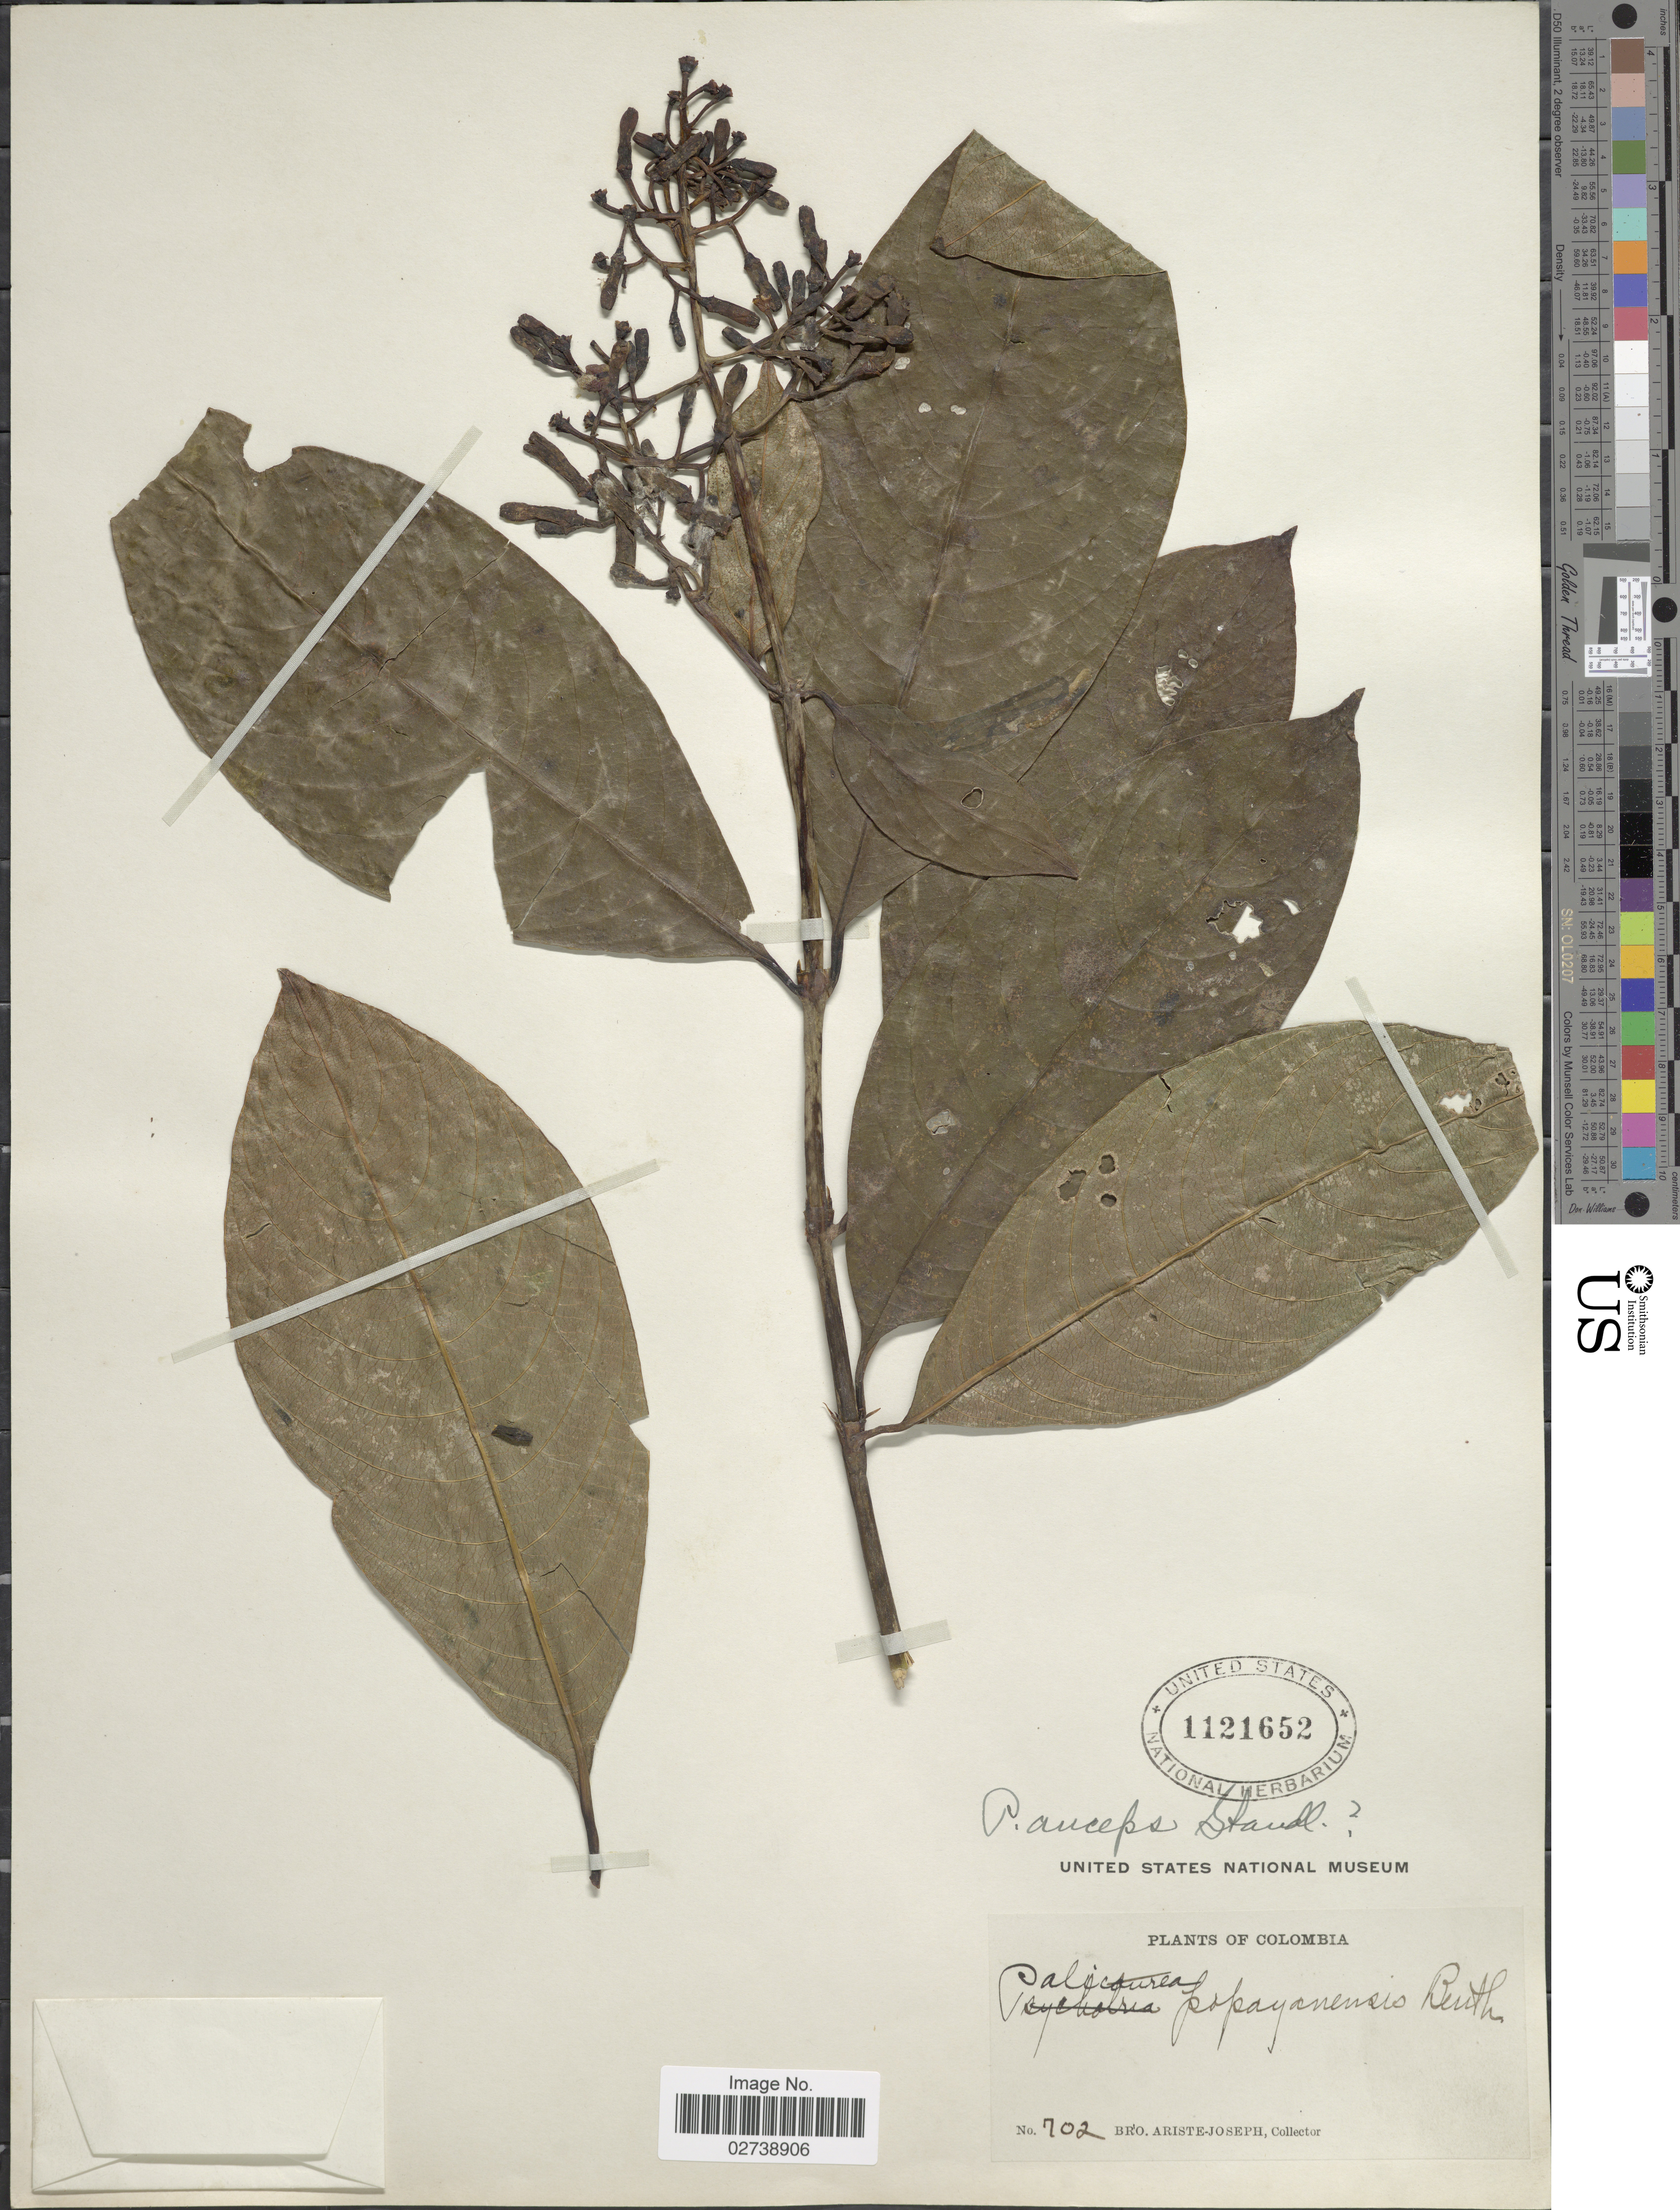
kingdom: Plantae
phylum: Tracheophyta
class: Magnoliopsida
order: Gentianales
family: Rubiaceae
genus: Palicourea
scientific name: Palicourea anceps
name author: Standl.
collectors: Bro. Ariste-Joseph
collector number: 702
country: Colombia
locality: Colombia.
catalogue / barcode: US 1121652